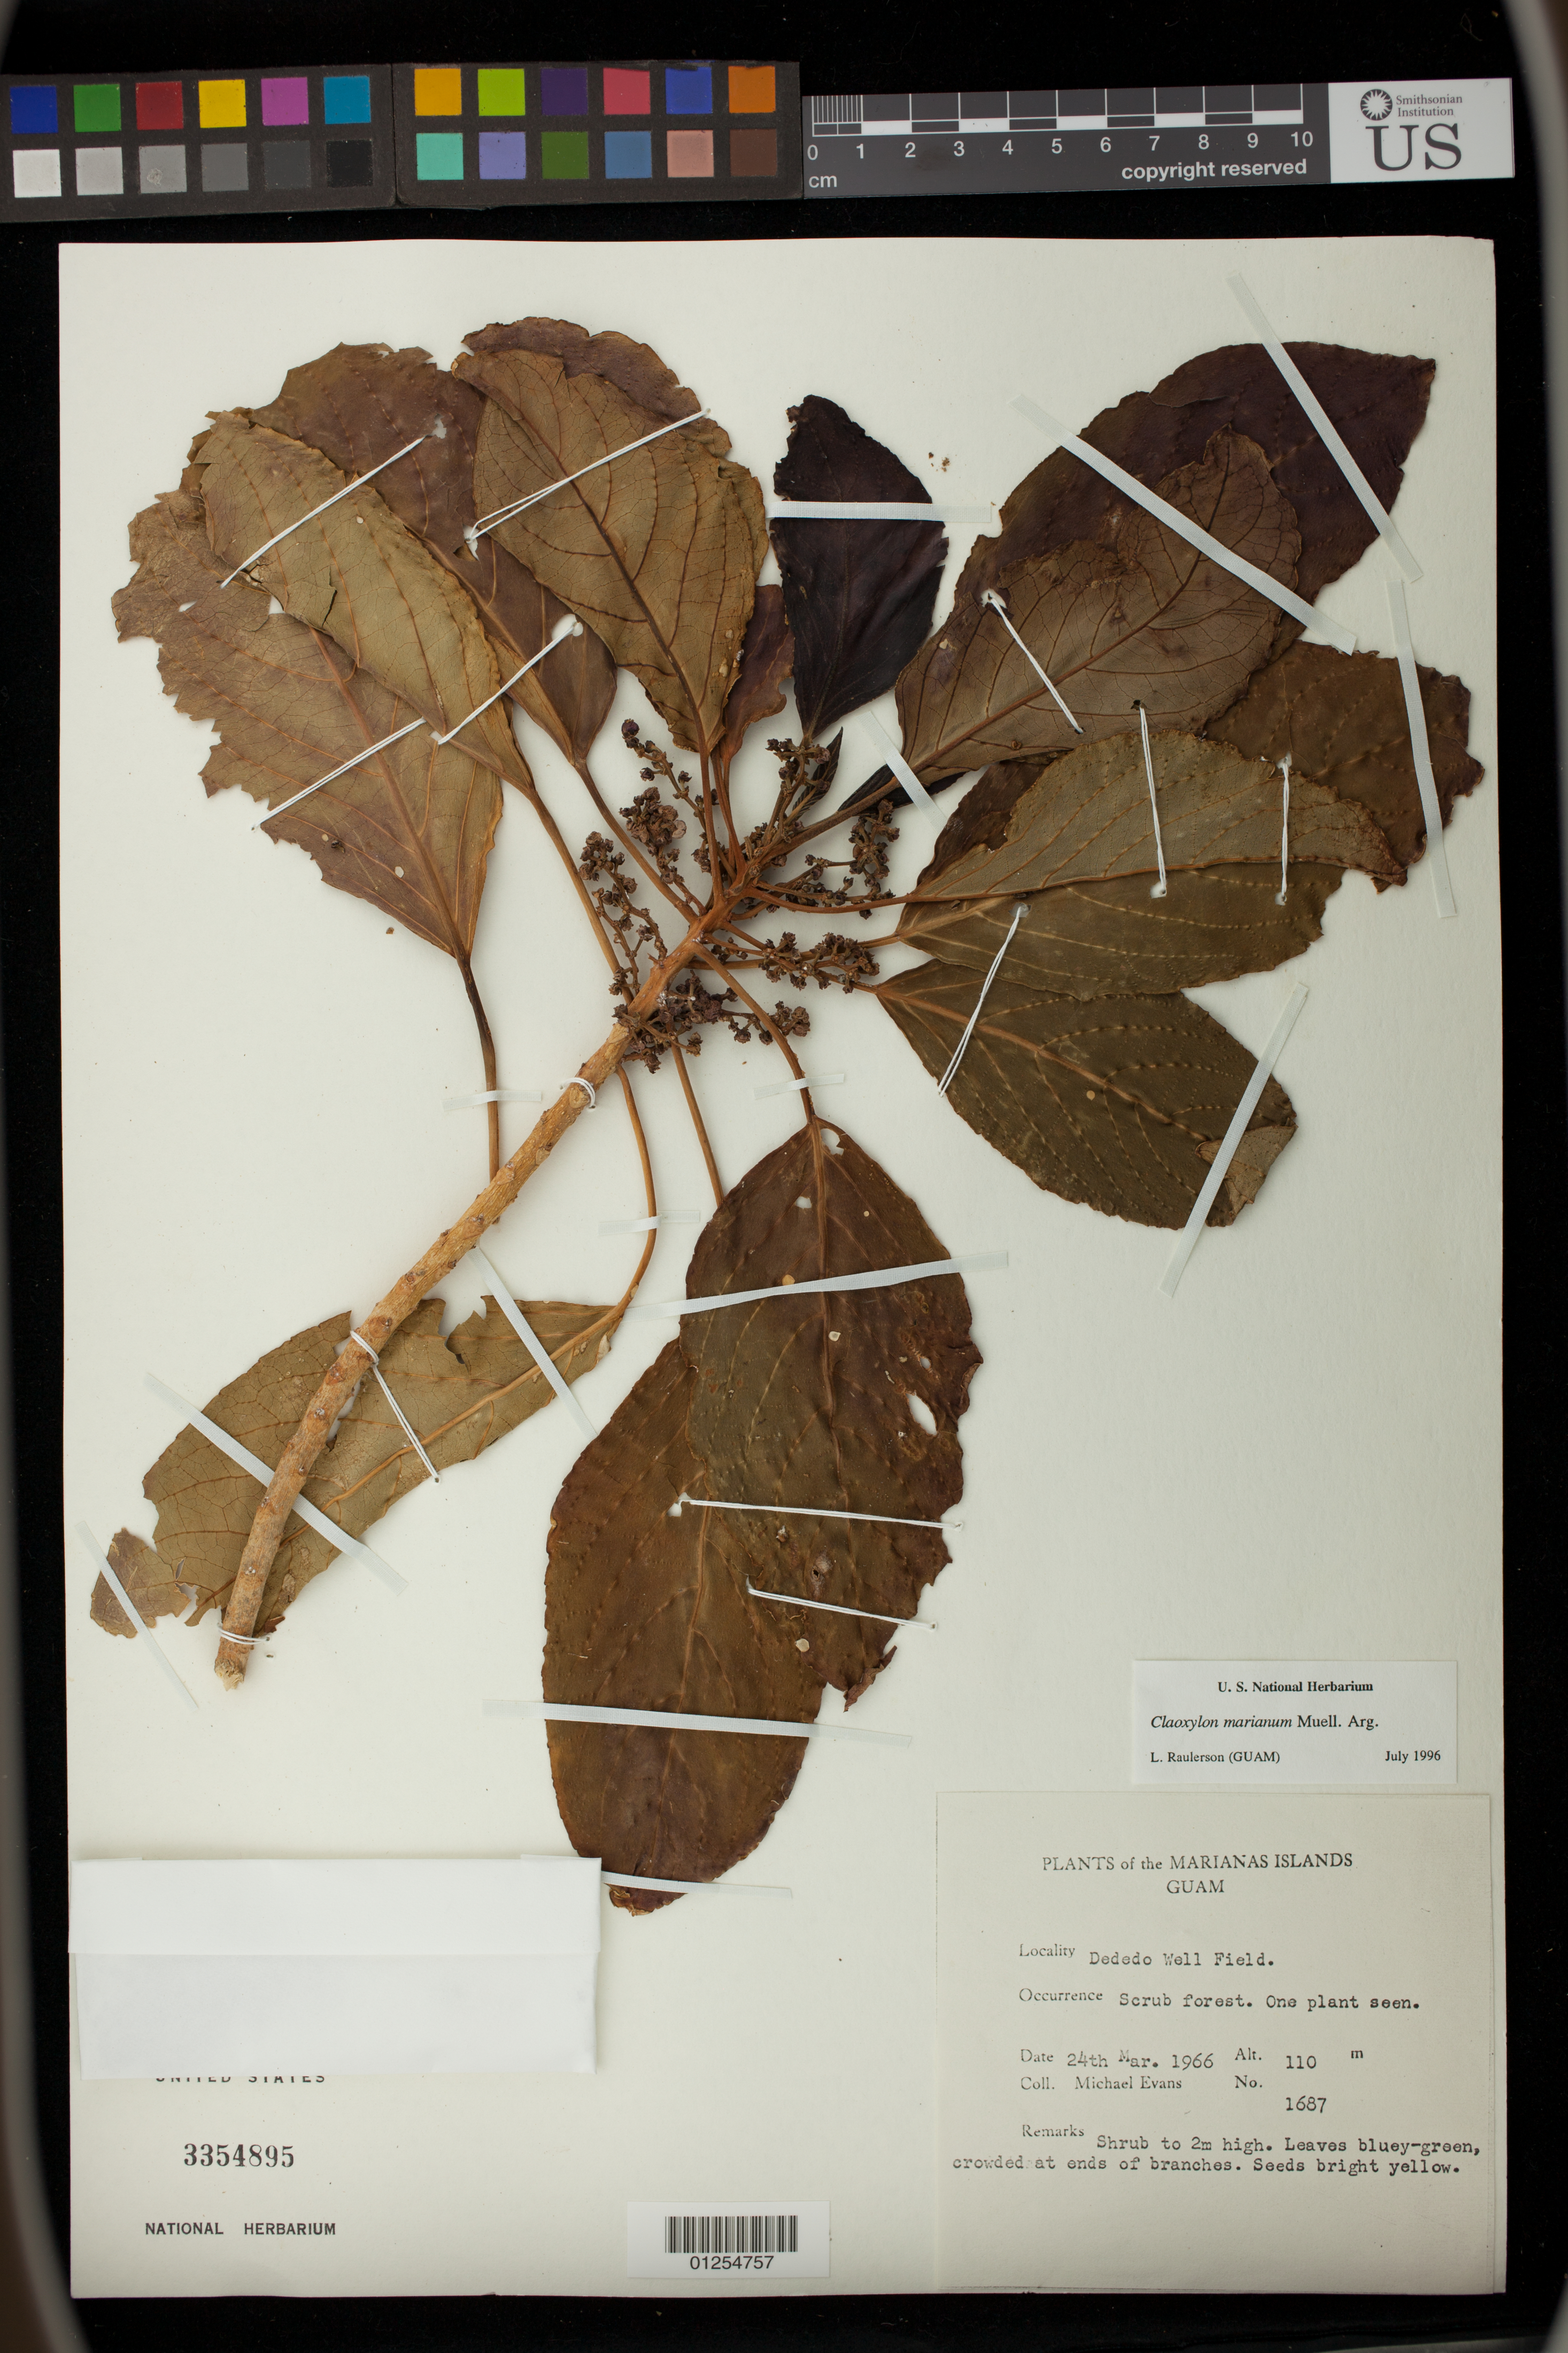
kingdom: Plantae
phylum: Tracheophyta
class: Magnoliopsida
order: Malpighiales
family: Euphorbiaceae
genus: Claoxylon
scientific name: Claoxylon marianum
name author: Müll. Arg.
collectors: M. Evans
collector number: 1687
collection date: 1966-03-24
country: Guam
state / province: Dededo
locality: Well Field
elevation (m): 110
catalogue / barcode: US 3354895